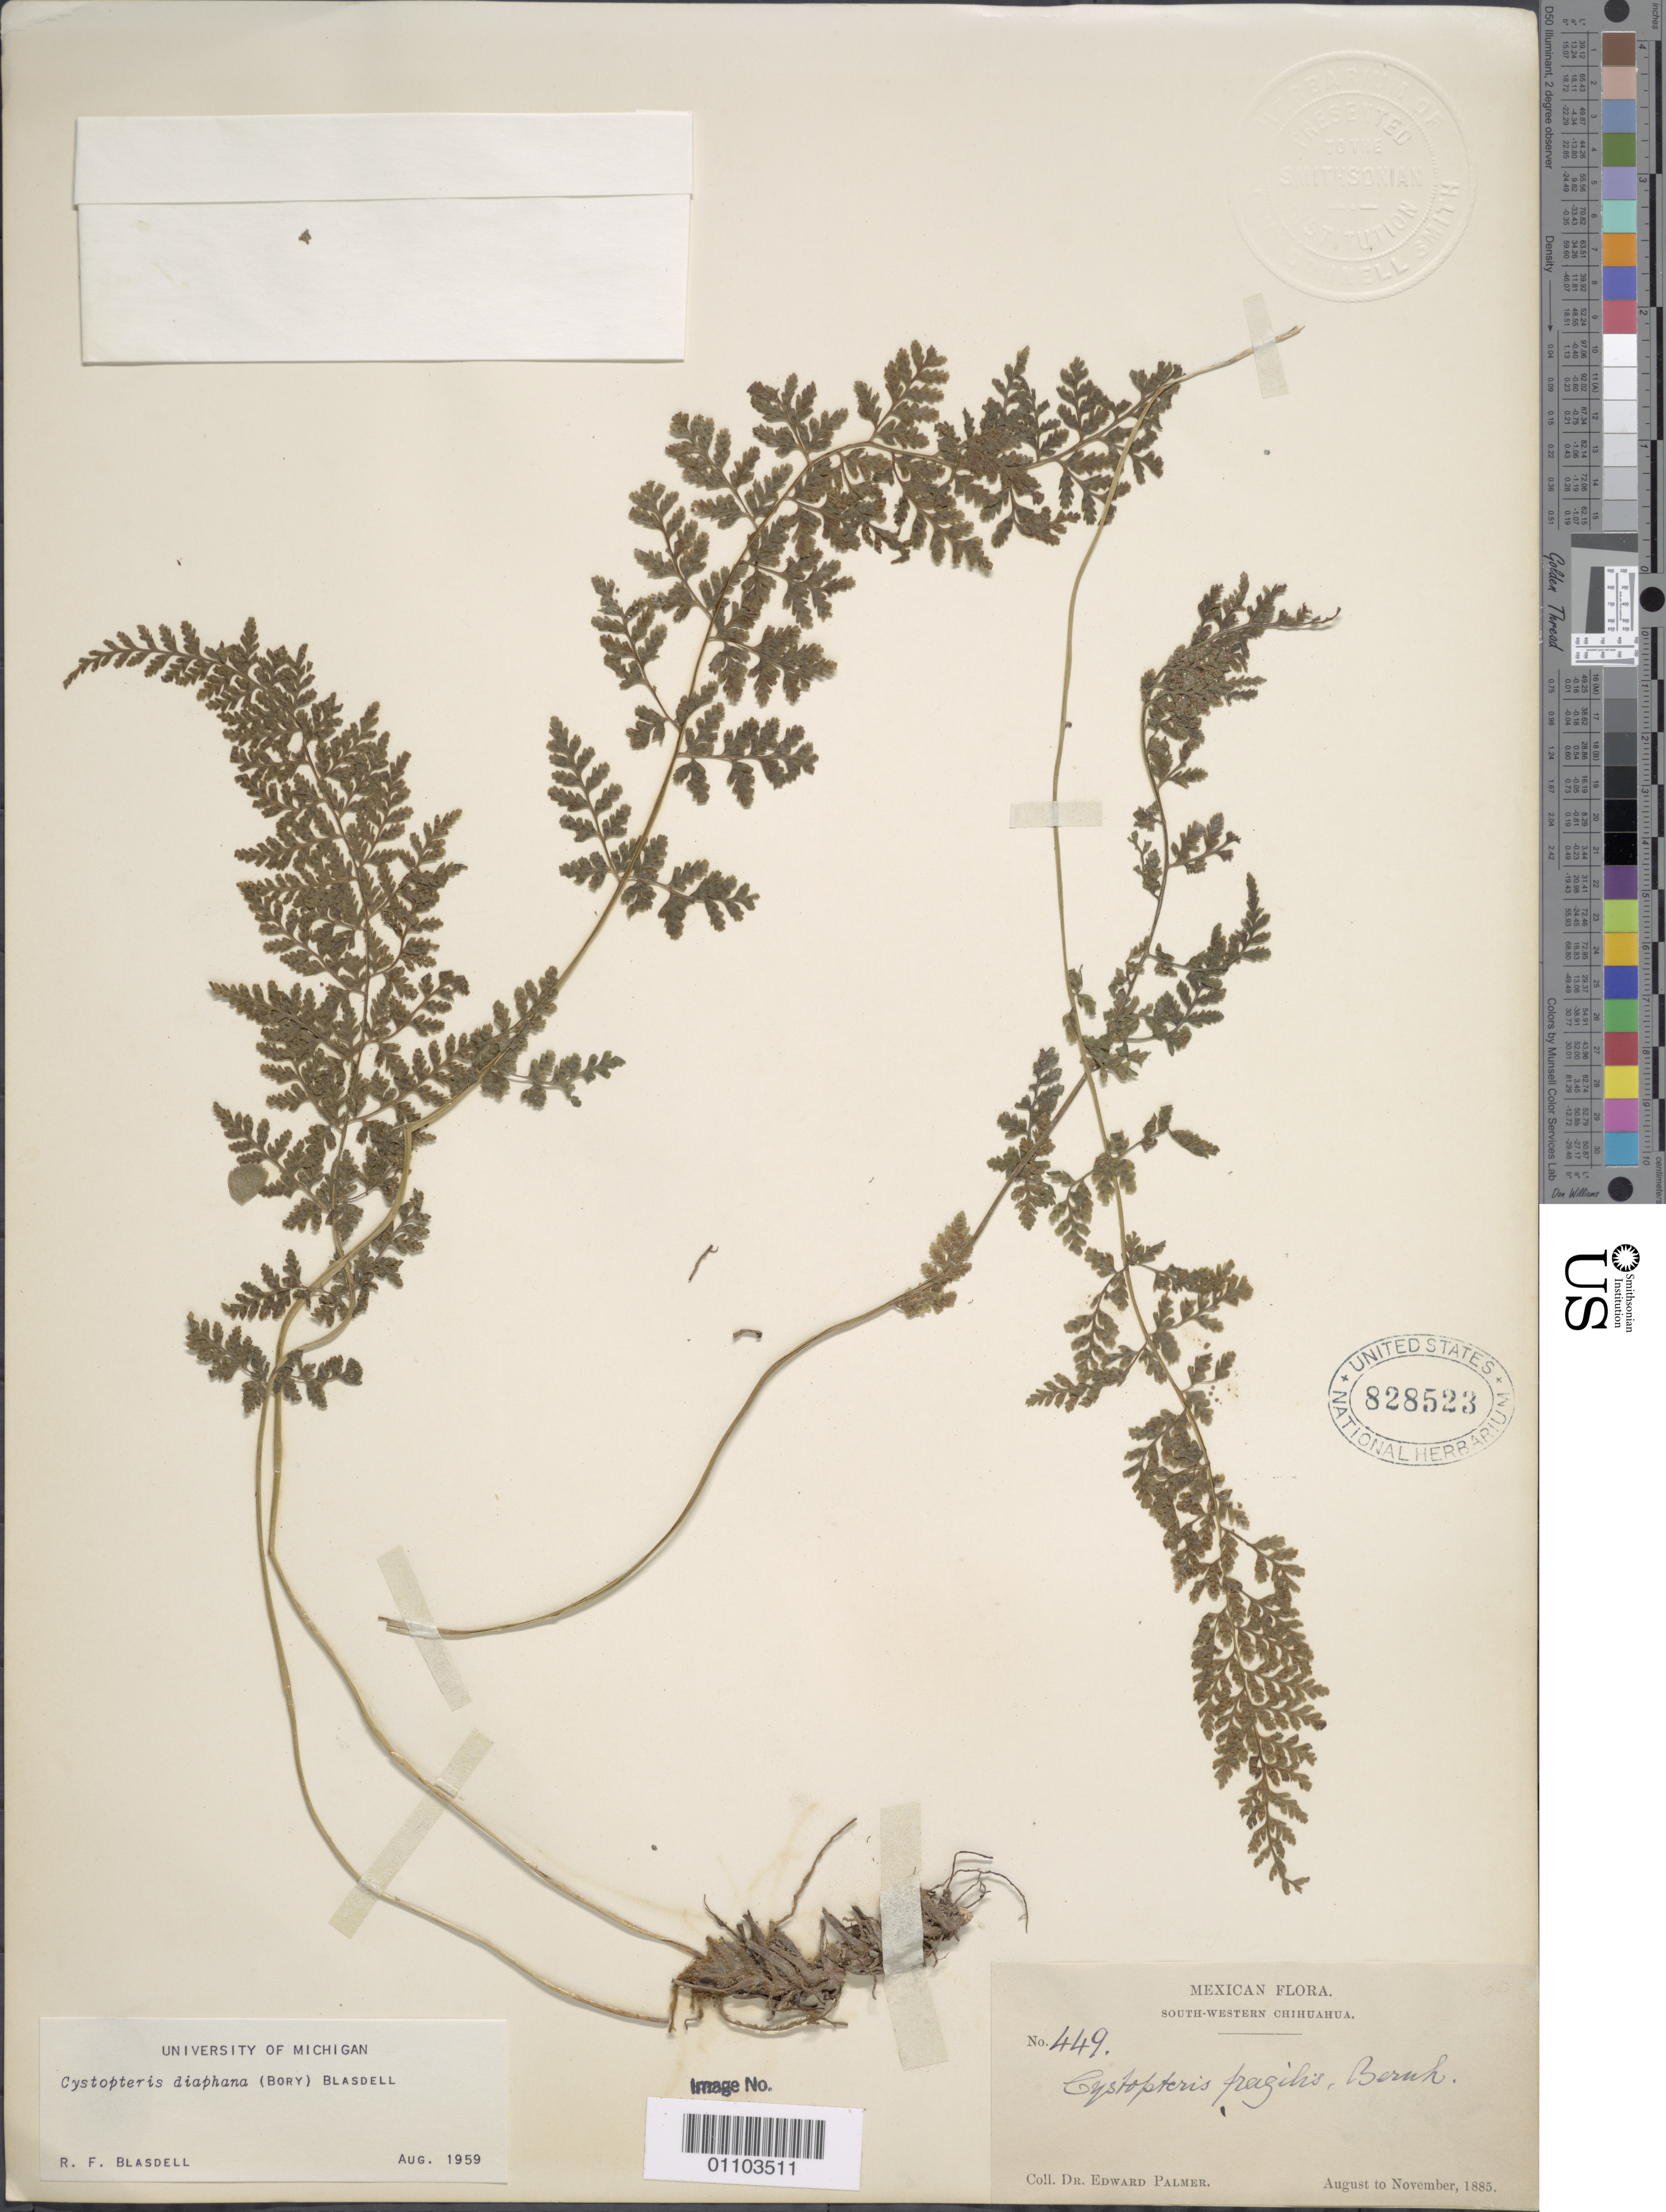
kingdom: Plantae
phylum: Tracheophyta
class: Polypodiopsida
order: Polypodiales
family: Cystopteridaceae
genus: Cystopteris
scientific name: Cystopteris diaphana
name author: (Bory) Blasdell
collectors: E. Palmer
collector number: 449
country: Mexico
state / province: Chihuahua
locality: SW Chihuahua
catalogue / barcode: US 828523